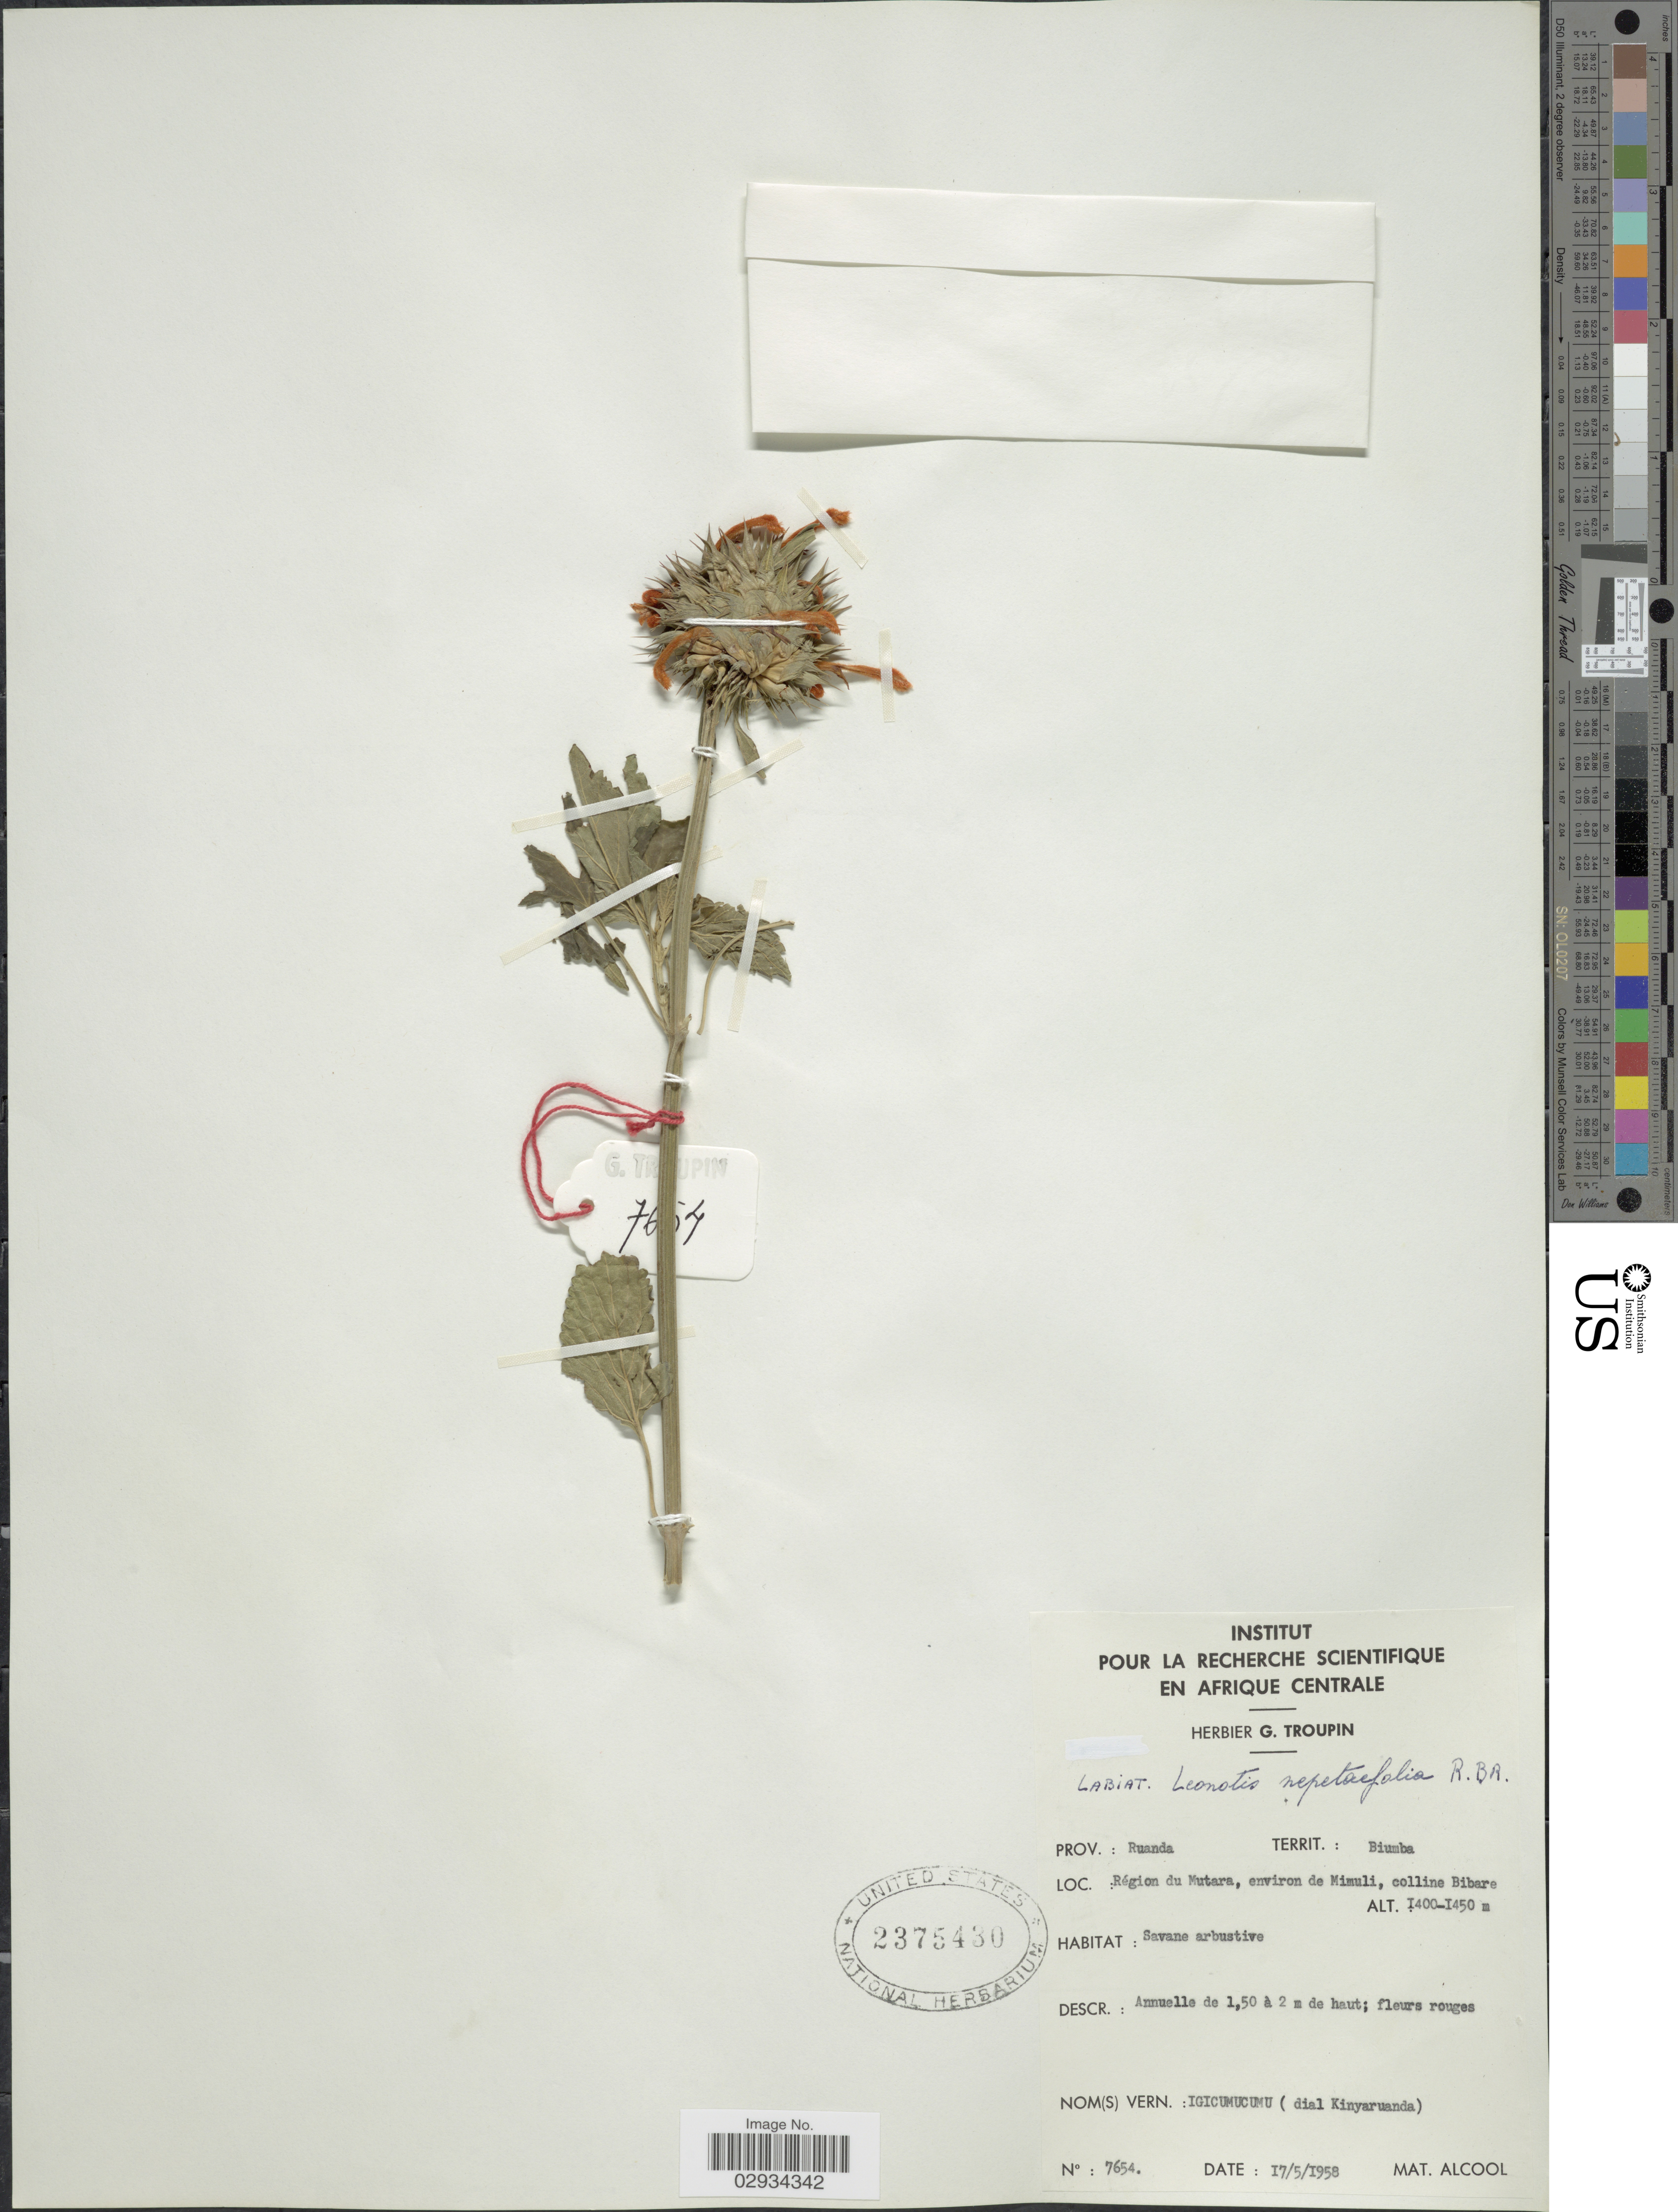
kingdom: Plantae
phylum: Tracheophyta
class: Magnoliopsida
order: Lamiales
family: Lamiaceae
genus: Leonotis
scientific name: Leonotis nepetifolia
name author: (L.) R. Br.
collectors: ex herb. G. Troupin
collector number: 7654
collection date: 1958-05-17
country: Rwanda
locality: Prov.: Ruanda. Territ.: Biumba. Région du Mutara, environ de Mimuli, colline Bibare.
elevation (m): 1400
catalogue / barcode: US 2375430